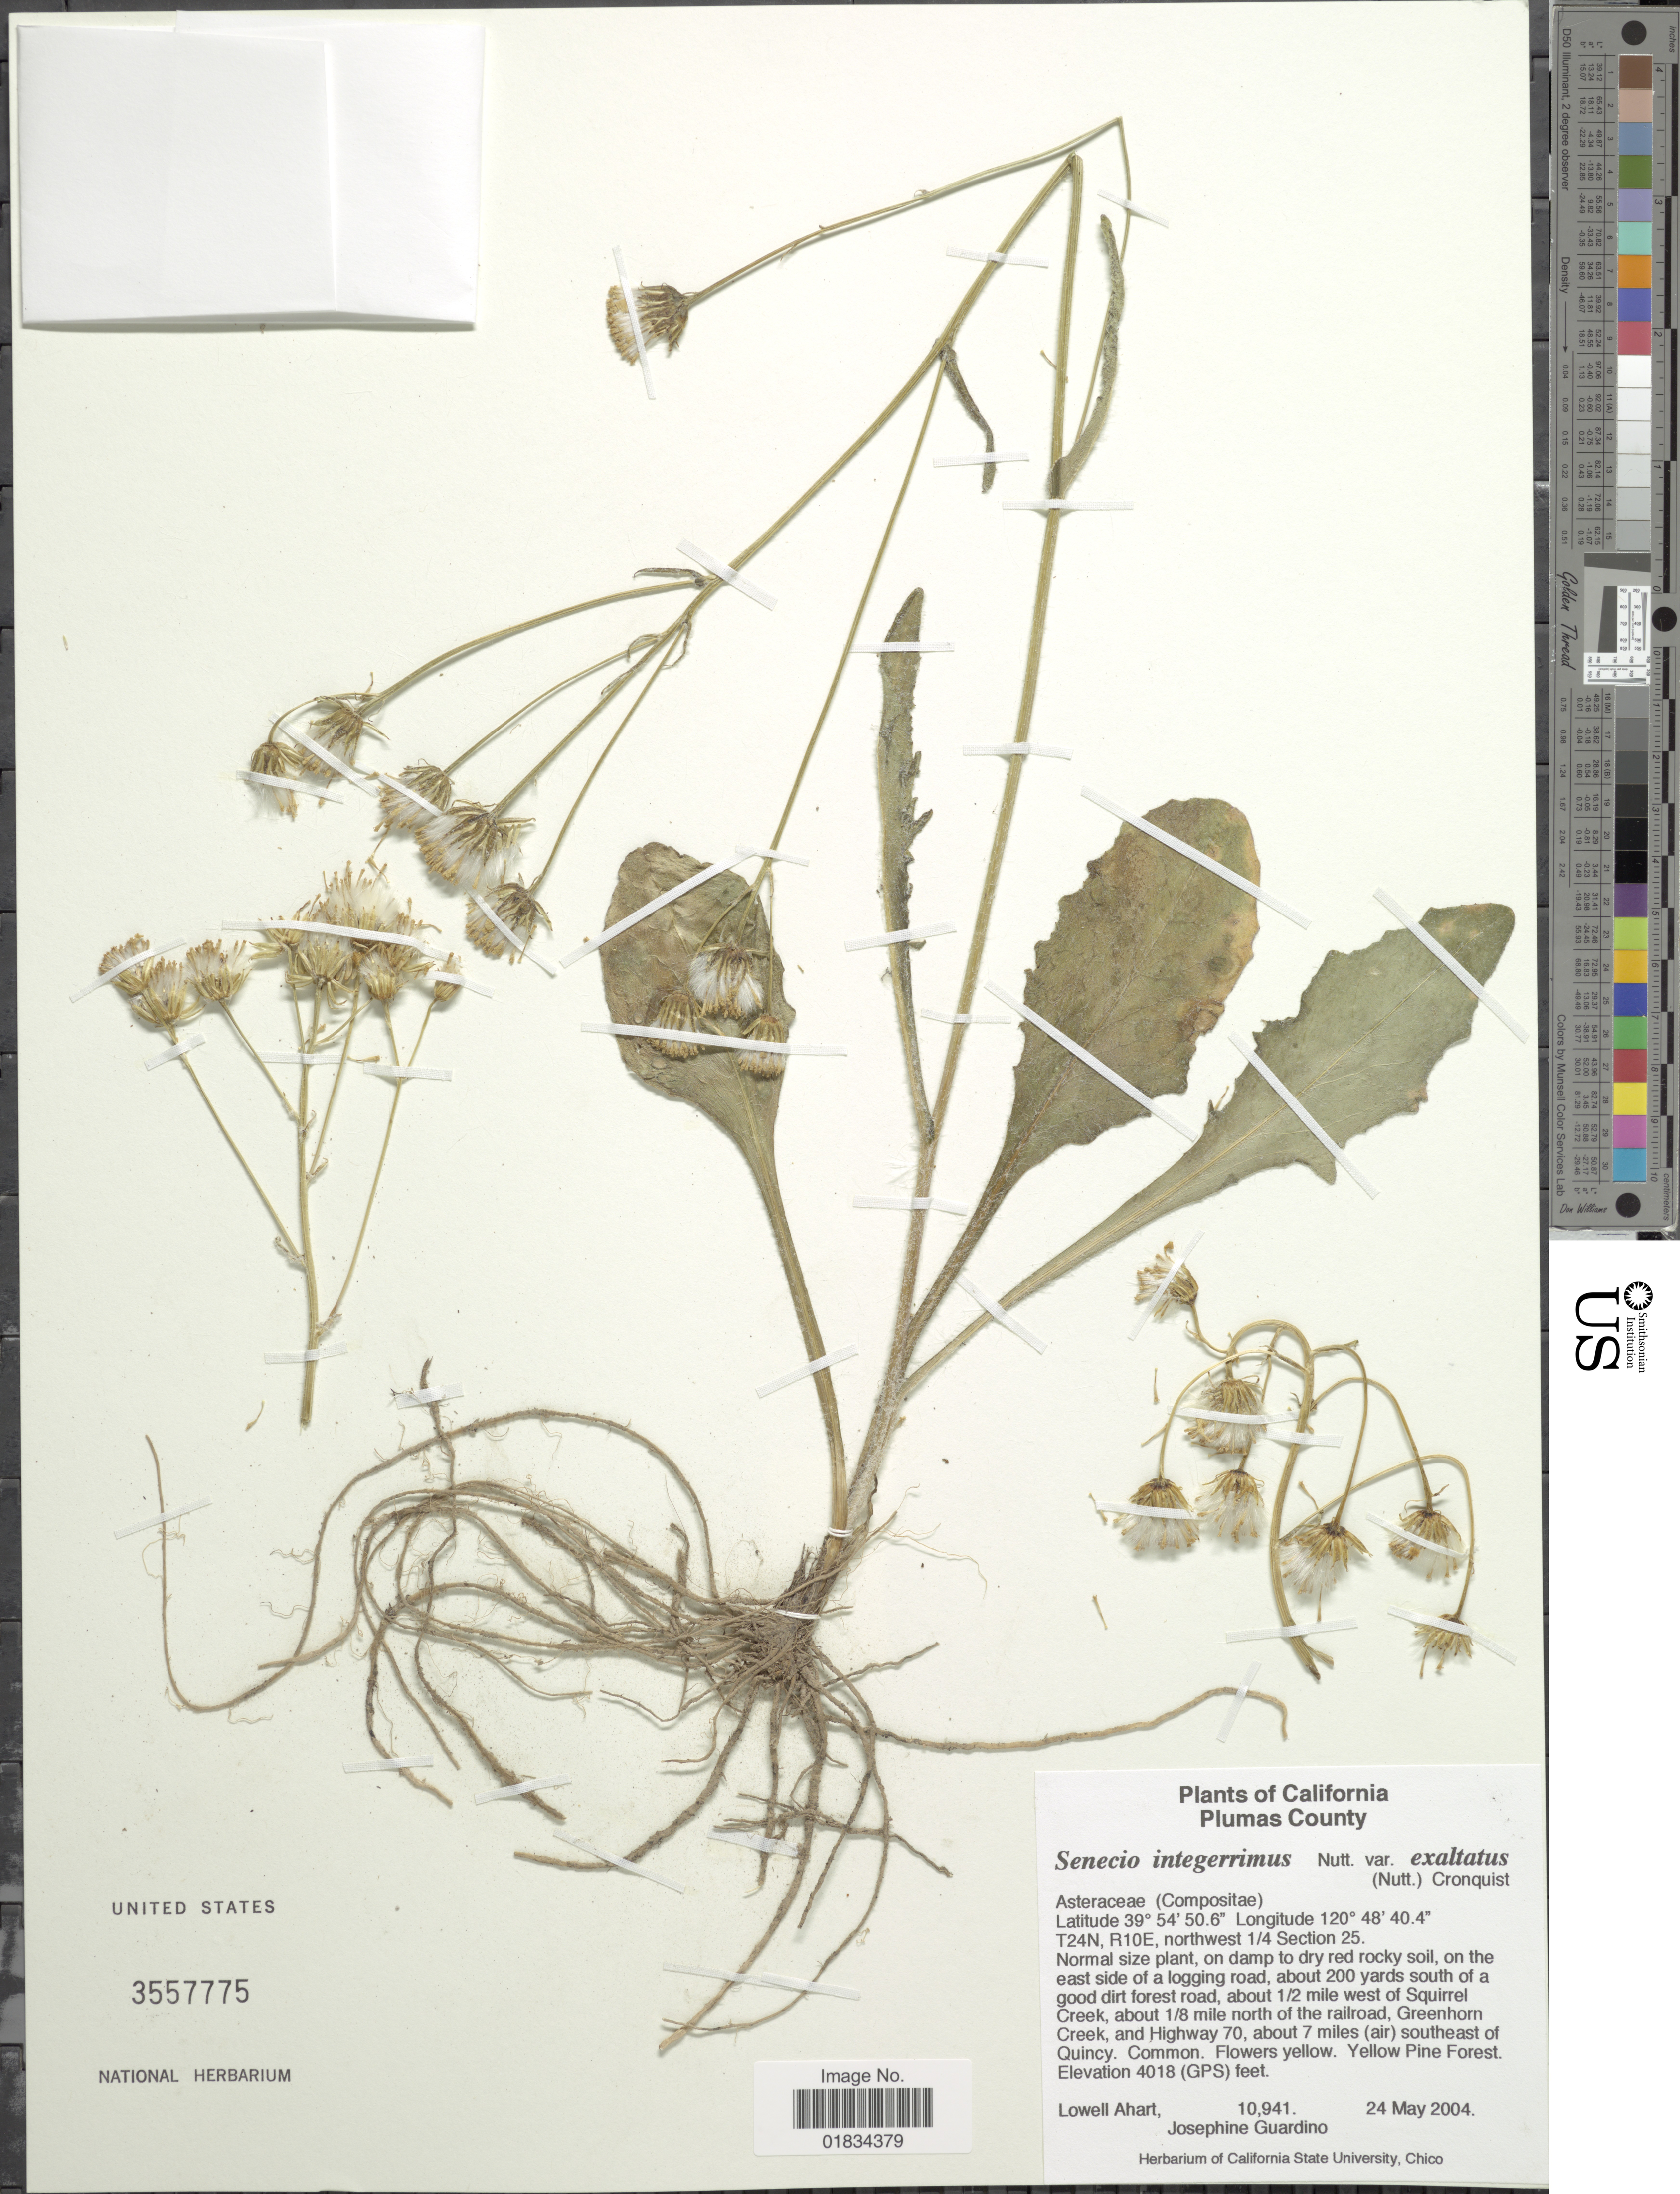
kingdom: Plantae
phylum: Tracheophyta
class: Magnoliopsida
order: Asterales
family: Asteraceae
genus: Senecio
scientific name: Senecio integerrimus var. exaltatus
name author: (Nutt.) Cronq.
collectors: L. Ahart & J. Guardino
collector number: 10941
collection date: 2004-05-24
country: United States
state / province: California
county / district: Plumas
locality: Plumas County. T24N, R10E, northwest 1/4 Section 25. On the east side of a logging road, about 1/2 mile west of Squirrel Creek, about 1/8 mile north of the railroad, Greenhorn Creek, and Highway 70, about 7 miles (air) southeast of Quincy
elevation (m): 1225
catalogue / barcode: US 3557775